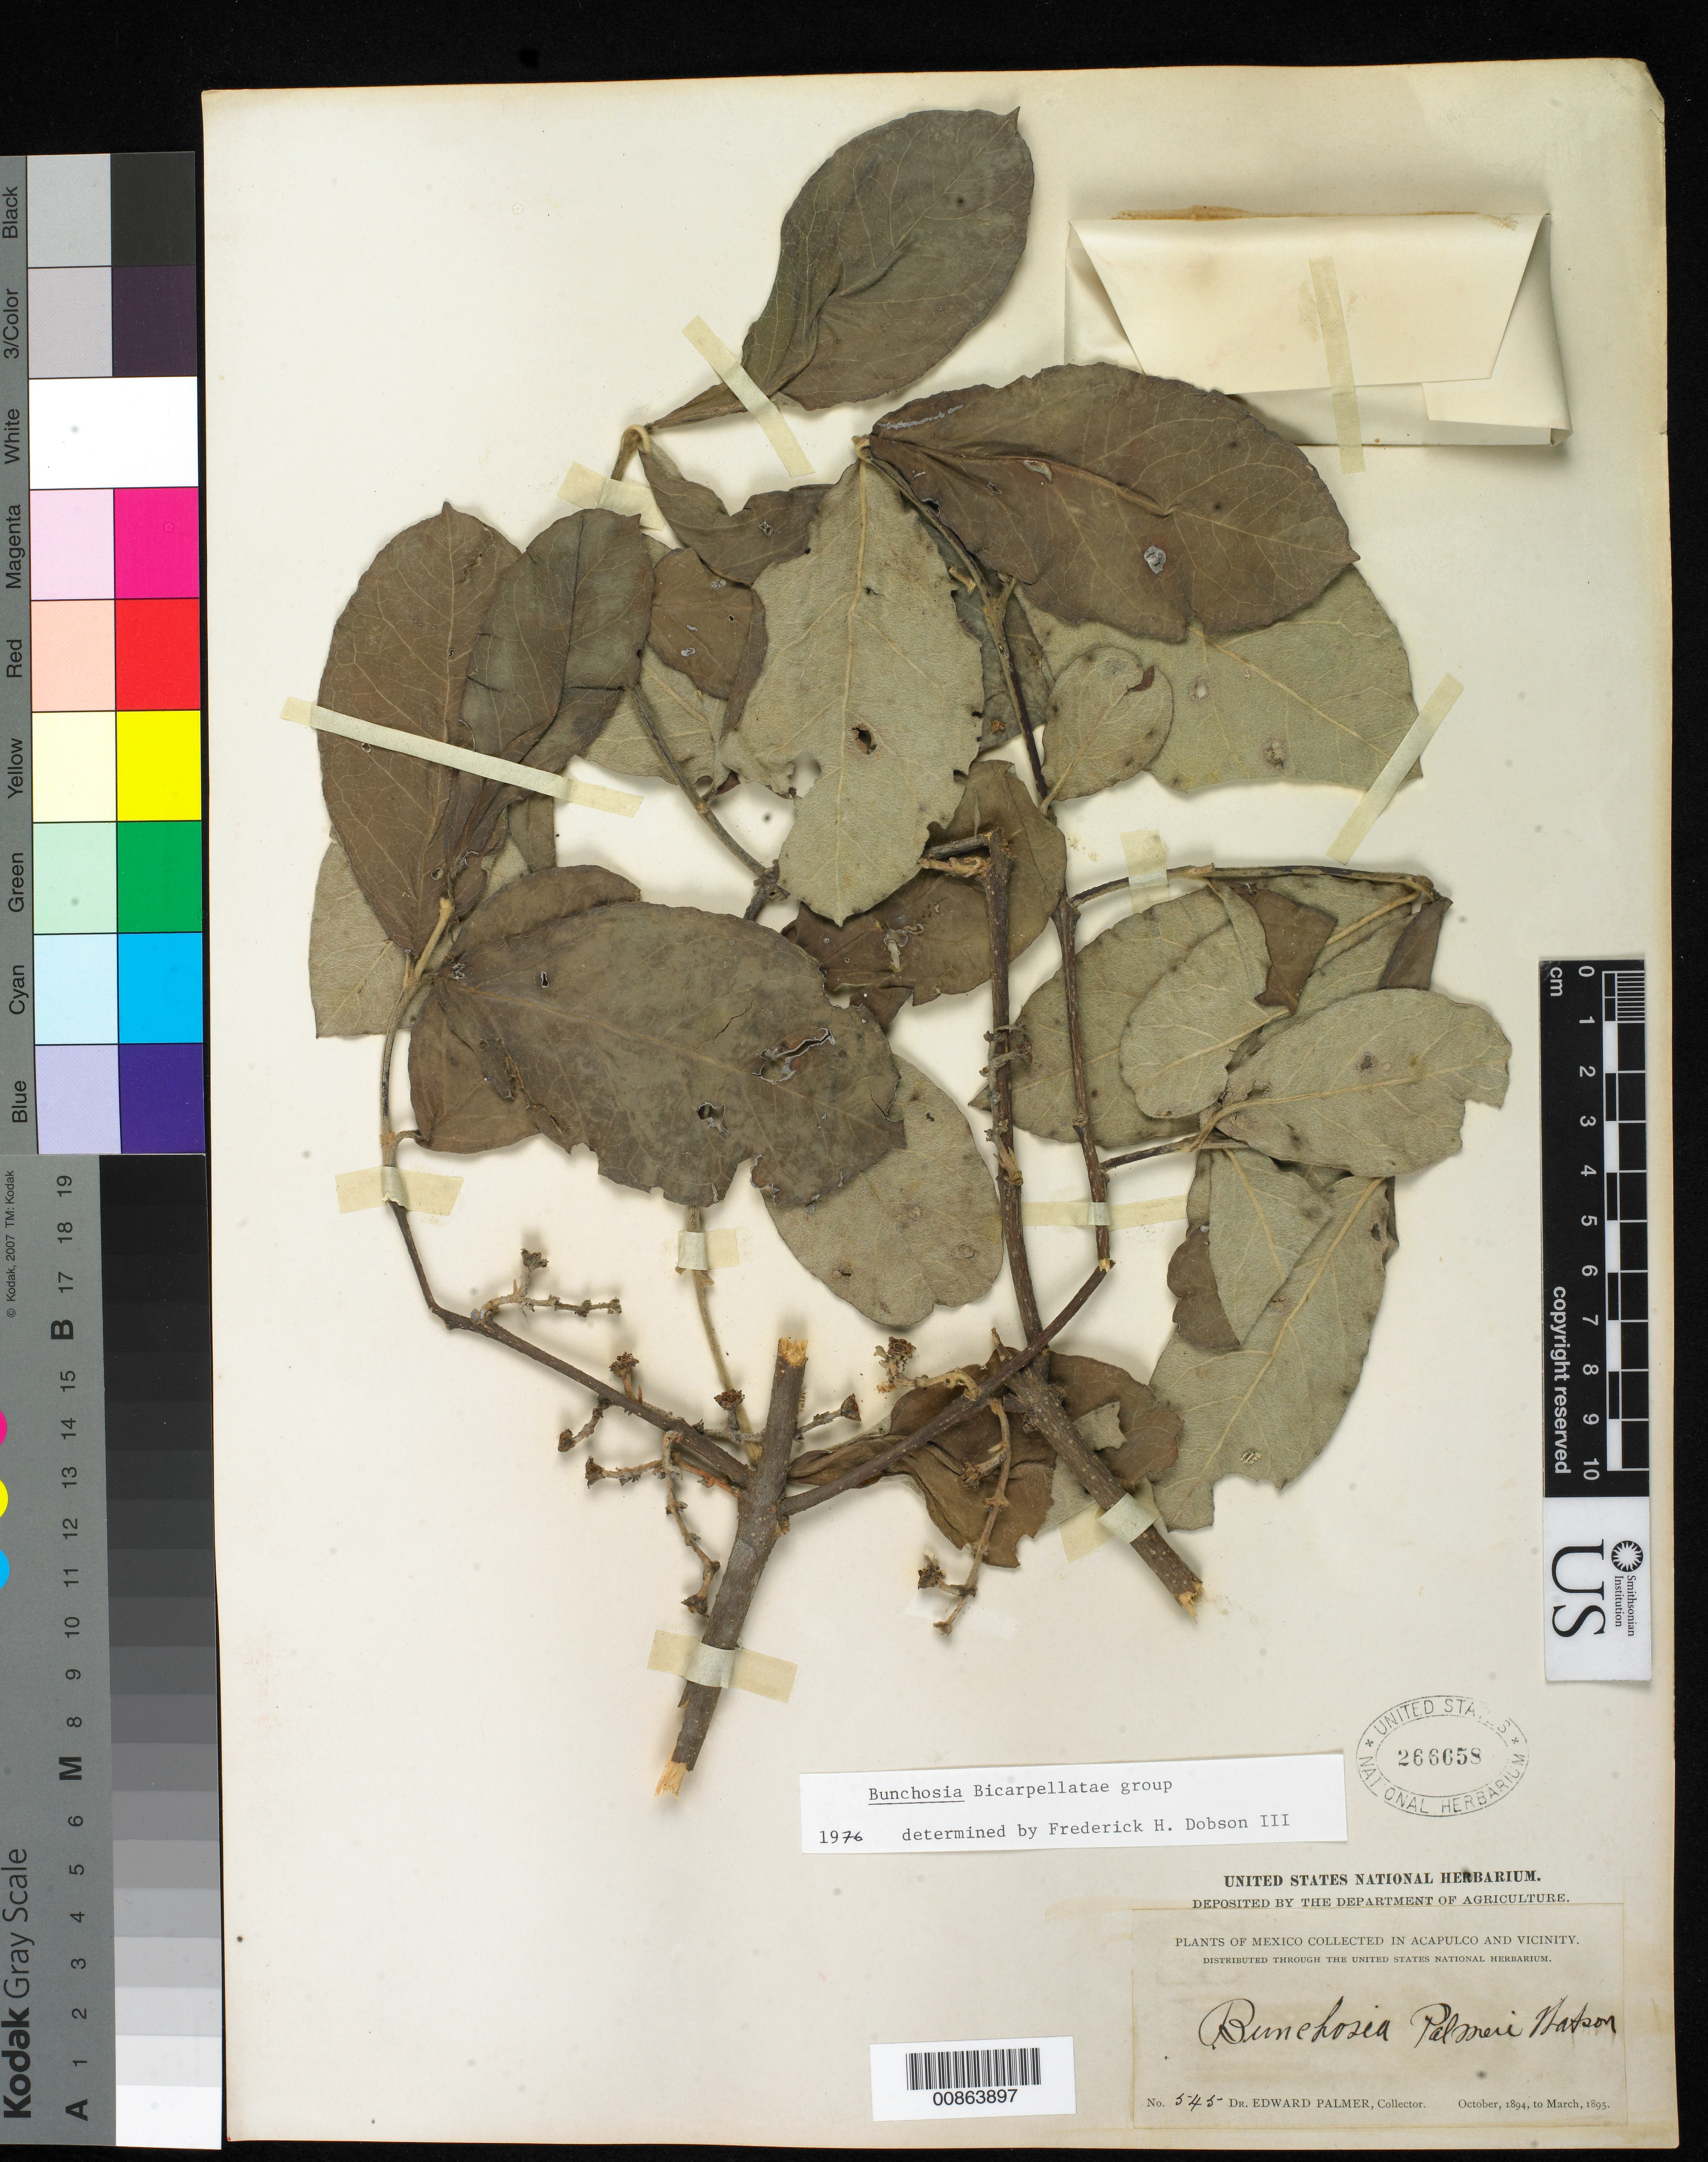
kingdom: Plantae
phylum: Tracheophyta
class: Magnoliopsida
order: Malpighiales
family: Malpighiaceae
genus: Bunchosia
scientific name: Bunchosia palmeri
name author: S. Watson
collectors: E. Palmer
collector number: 545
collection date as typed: Oct 1894 to -- Mar 1895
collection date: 1894-10/1895-03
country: Mexico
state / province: Guerrero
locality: Acapulco, Guerrero and vicinity.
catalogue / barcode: US 266658